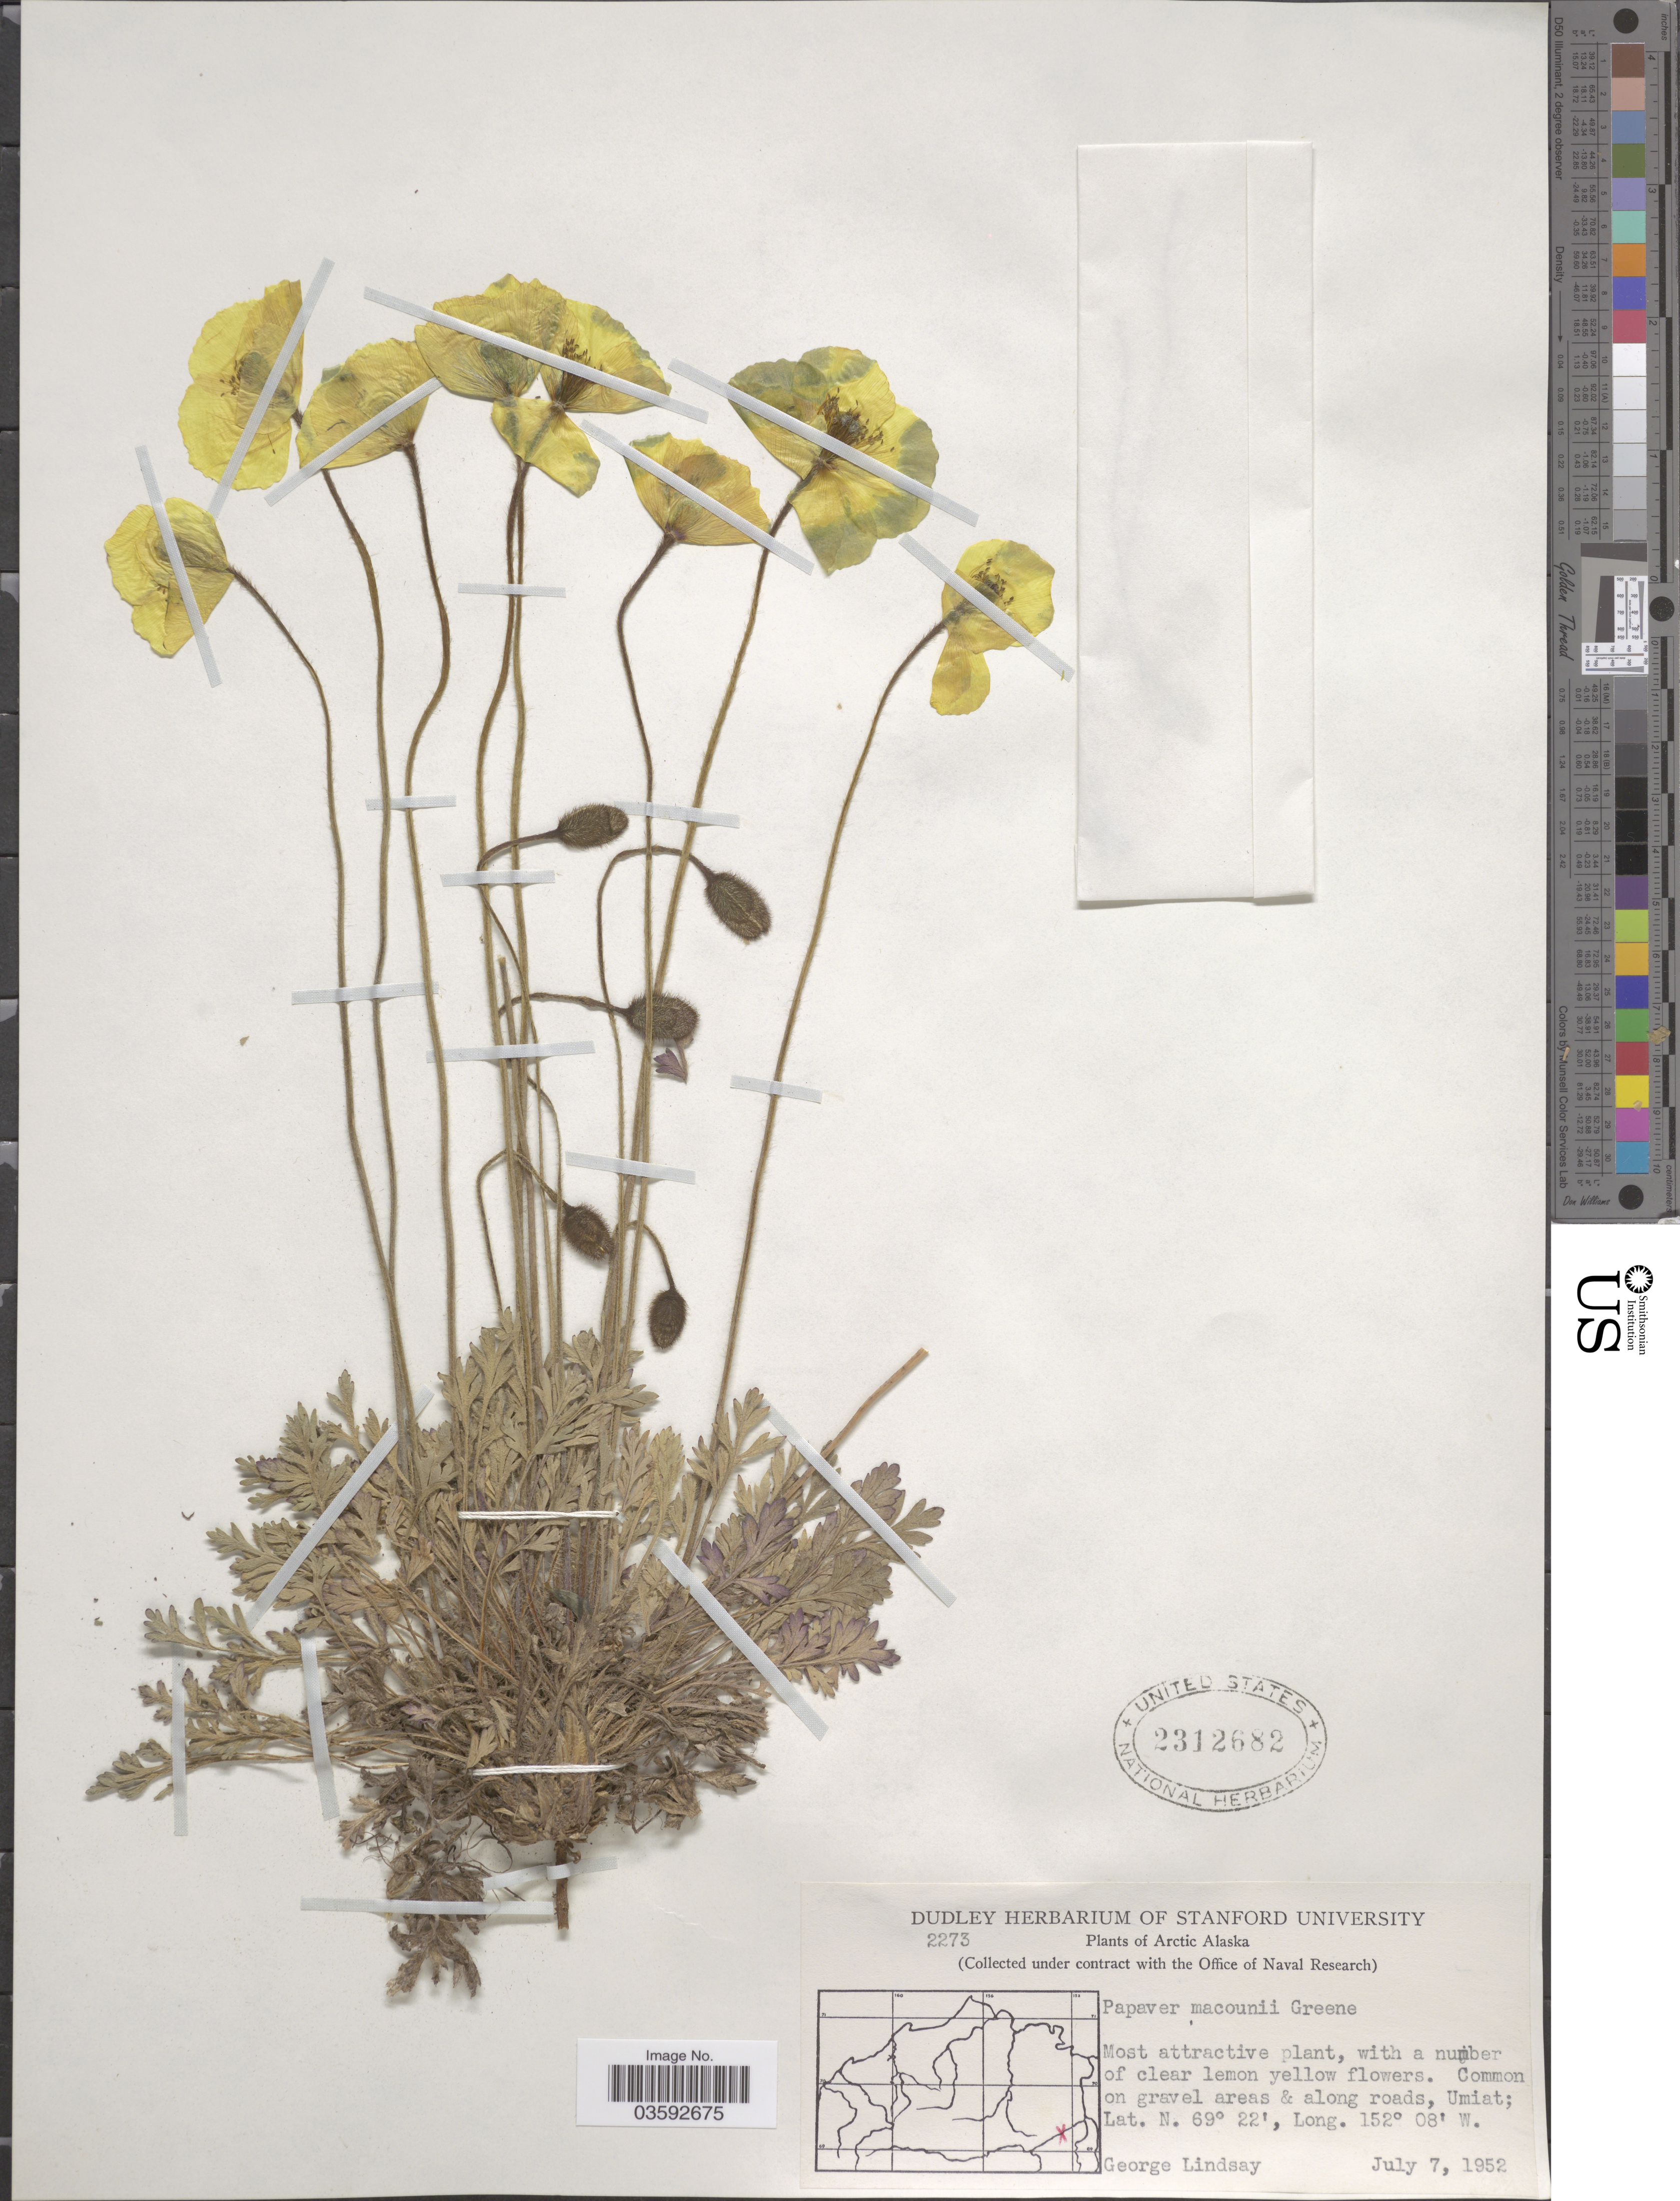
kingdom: Plantae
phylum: Tracheophyta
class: Magnoliopsida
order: Ranunculales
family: Papaveraceae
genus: Papaver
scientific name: Papaver macounii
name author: Greene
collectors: G. Lindsay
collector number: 2273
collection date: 1952-07-07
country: United States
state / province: Alaska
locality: Arcitc Alaska. Umiat.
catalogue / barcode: US 2312682